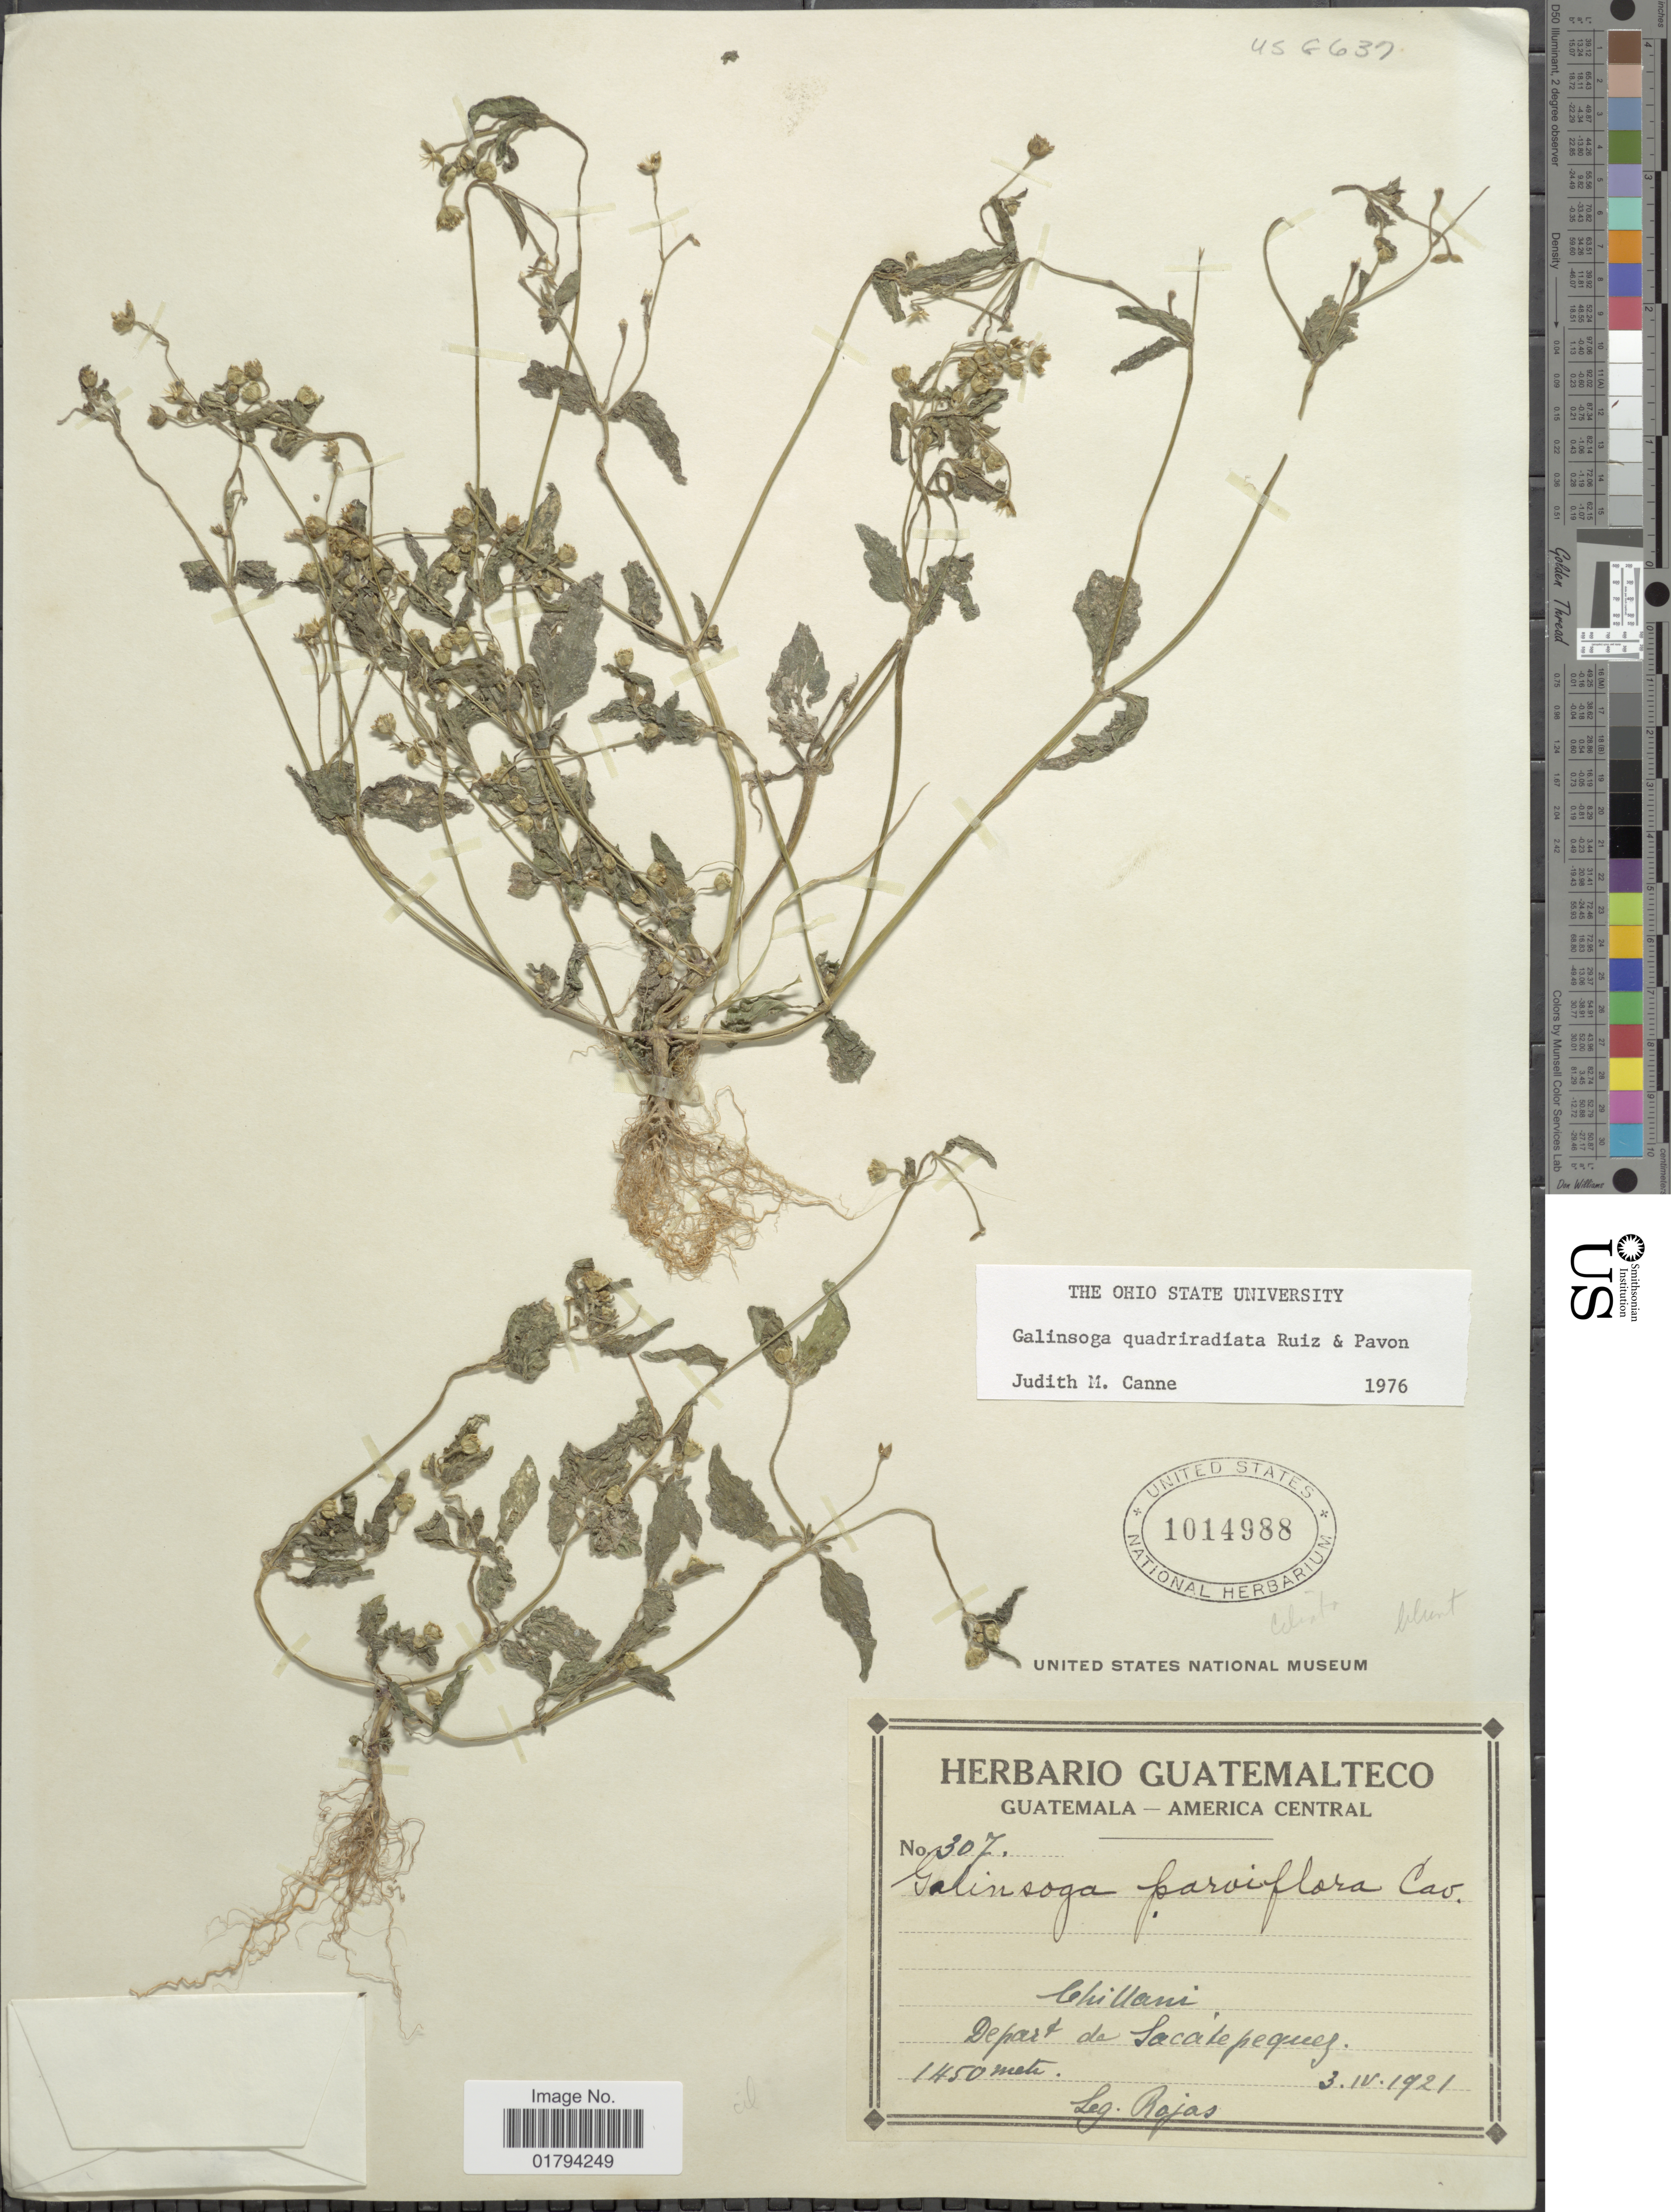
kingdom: Plantae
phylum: Tracheophyta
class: Magnoliopsida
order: Asterales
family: Asteraceae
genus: Galinsoga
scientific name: Galinsoga quadriradiata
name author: Ruiz & Pav.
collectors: Rojas, --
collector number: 307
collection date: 1921-04-03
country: Guatemala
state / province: Sacatepéquez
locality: Chillani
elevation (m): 1450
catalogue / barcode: US 1014988